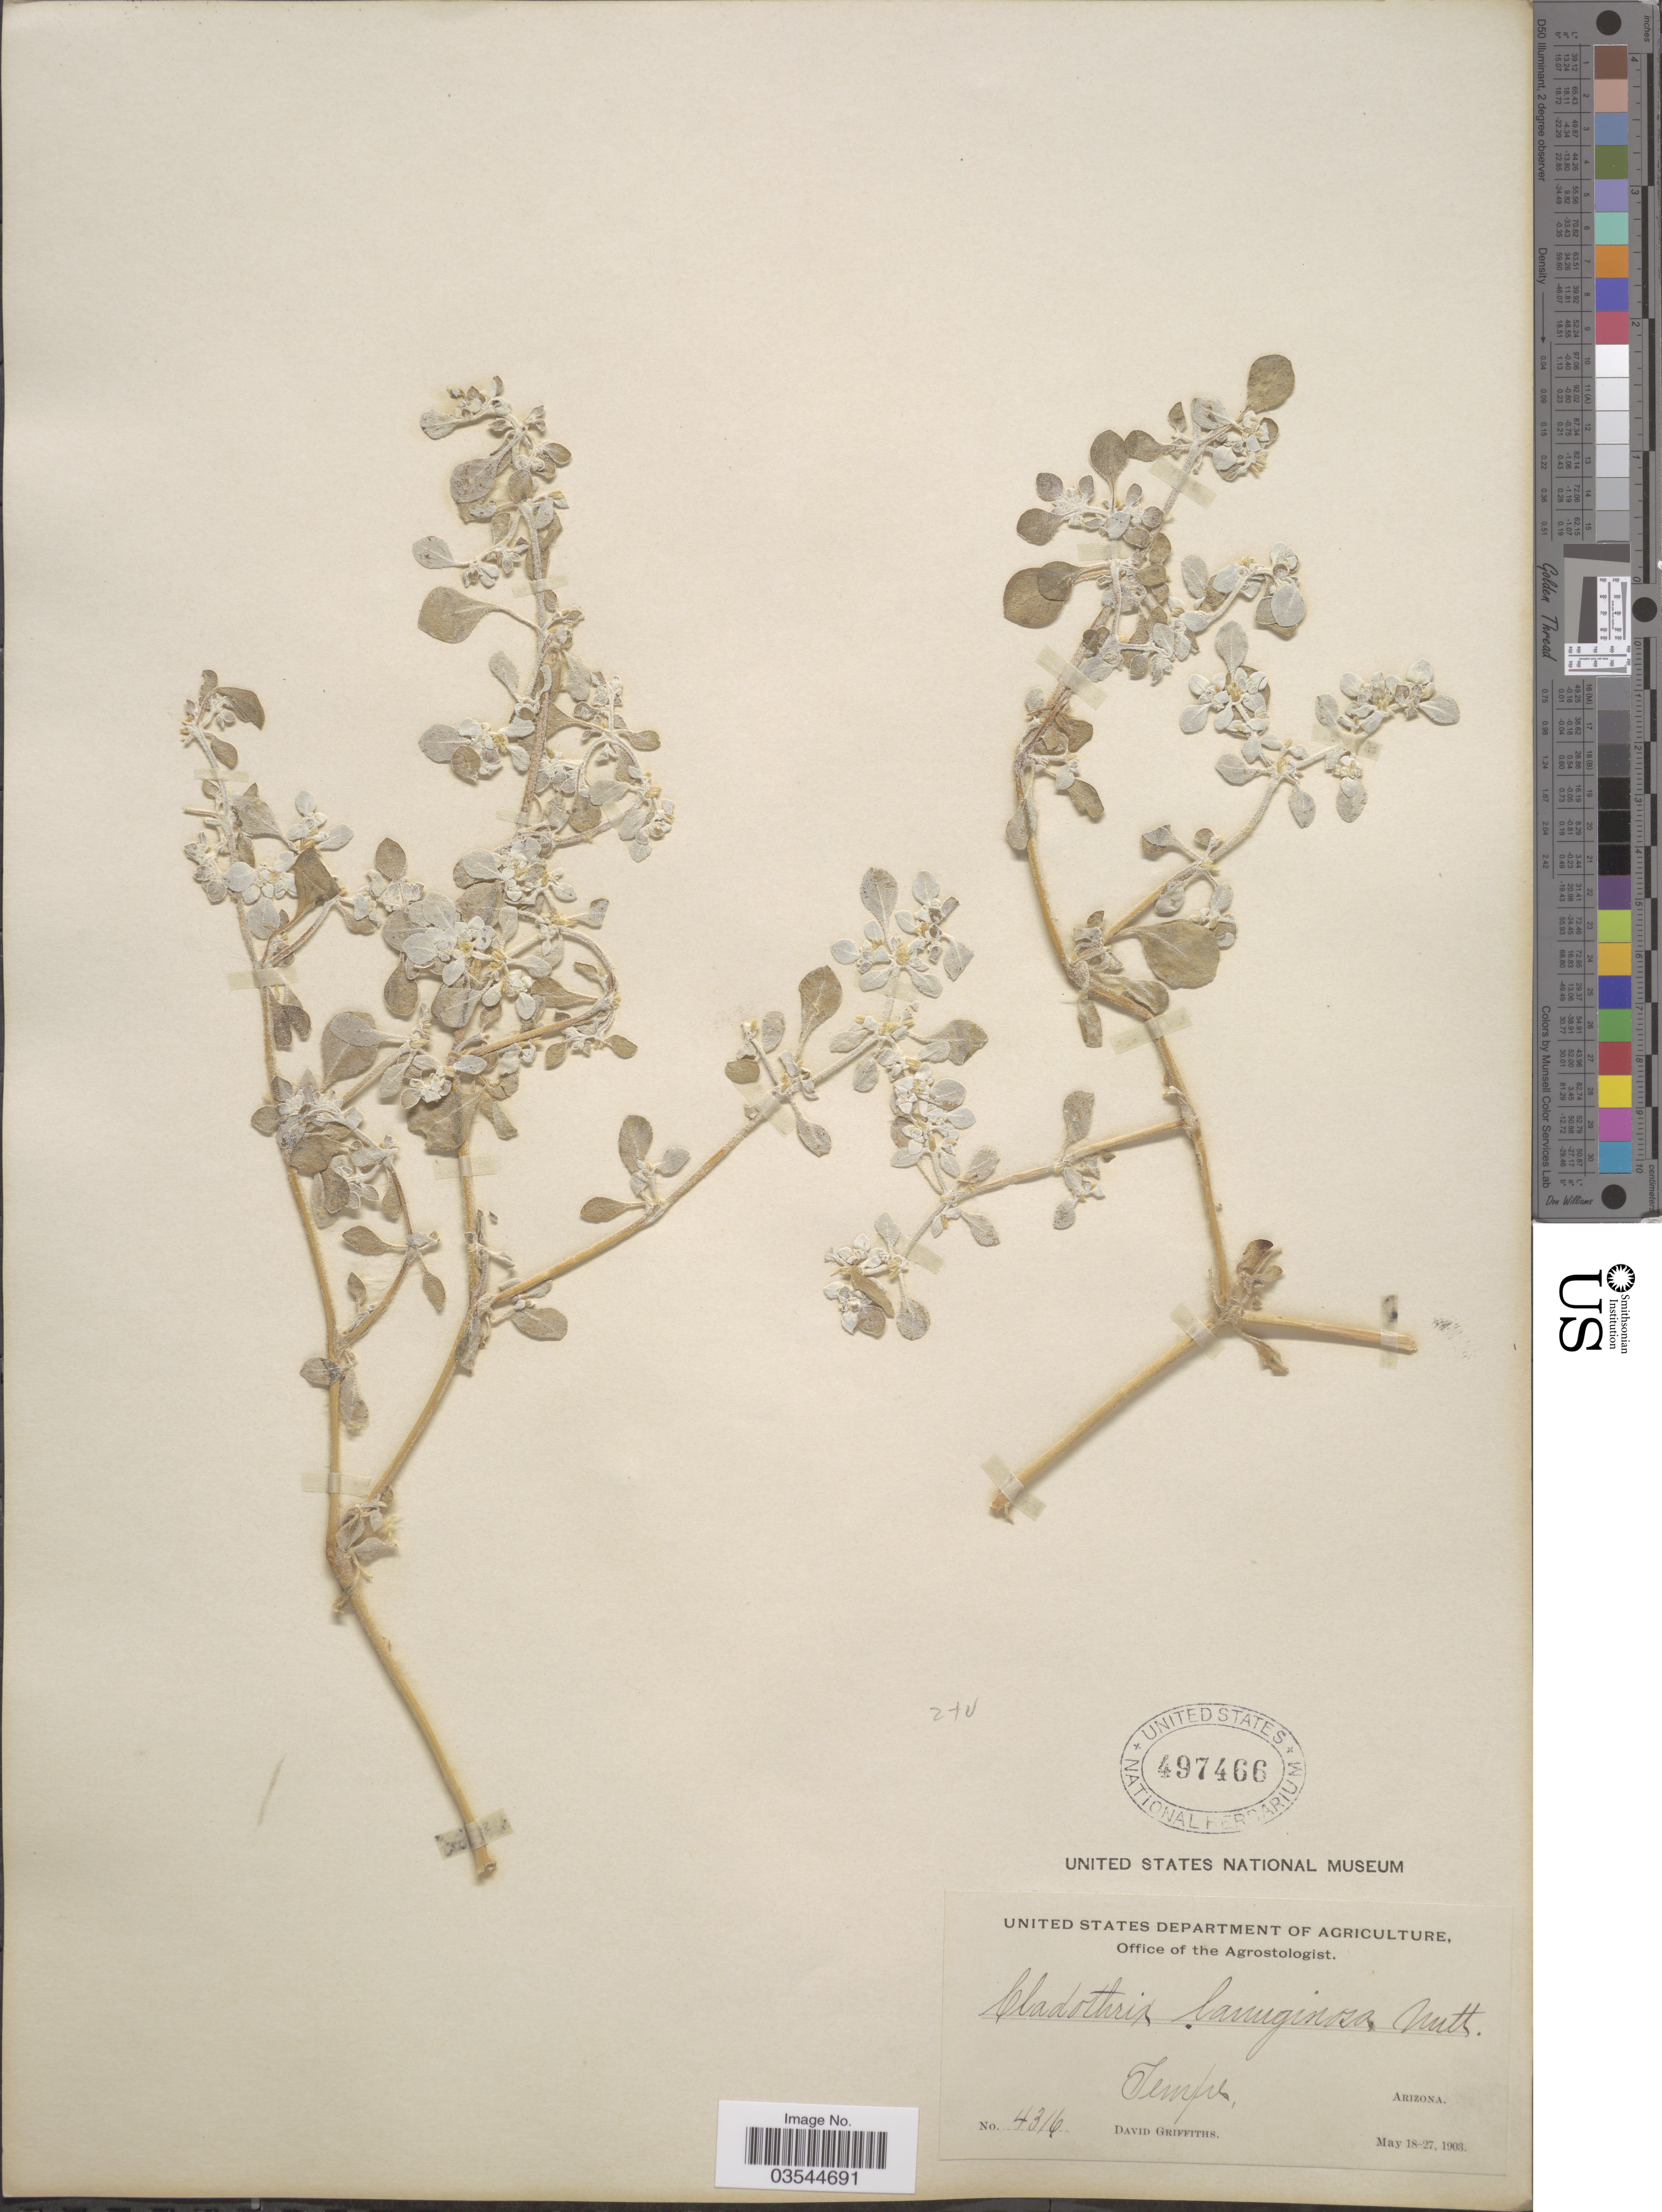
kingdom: Plantae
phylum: Tracheophyta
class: Magnoliopsida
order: Caryophyllales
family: Amaranthaceae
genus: Tidestromia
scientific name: Tidestromia lanuginosa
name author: (Nutt.) Standl.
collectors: D. Griffiths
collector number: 4316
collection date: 1903-05-18/1903-05-27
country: United States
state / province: Arizona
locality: Tempe.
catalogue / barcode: US 497466